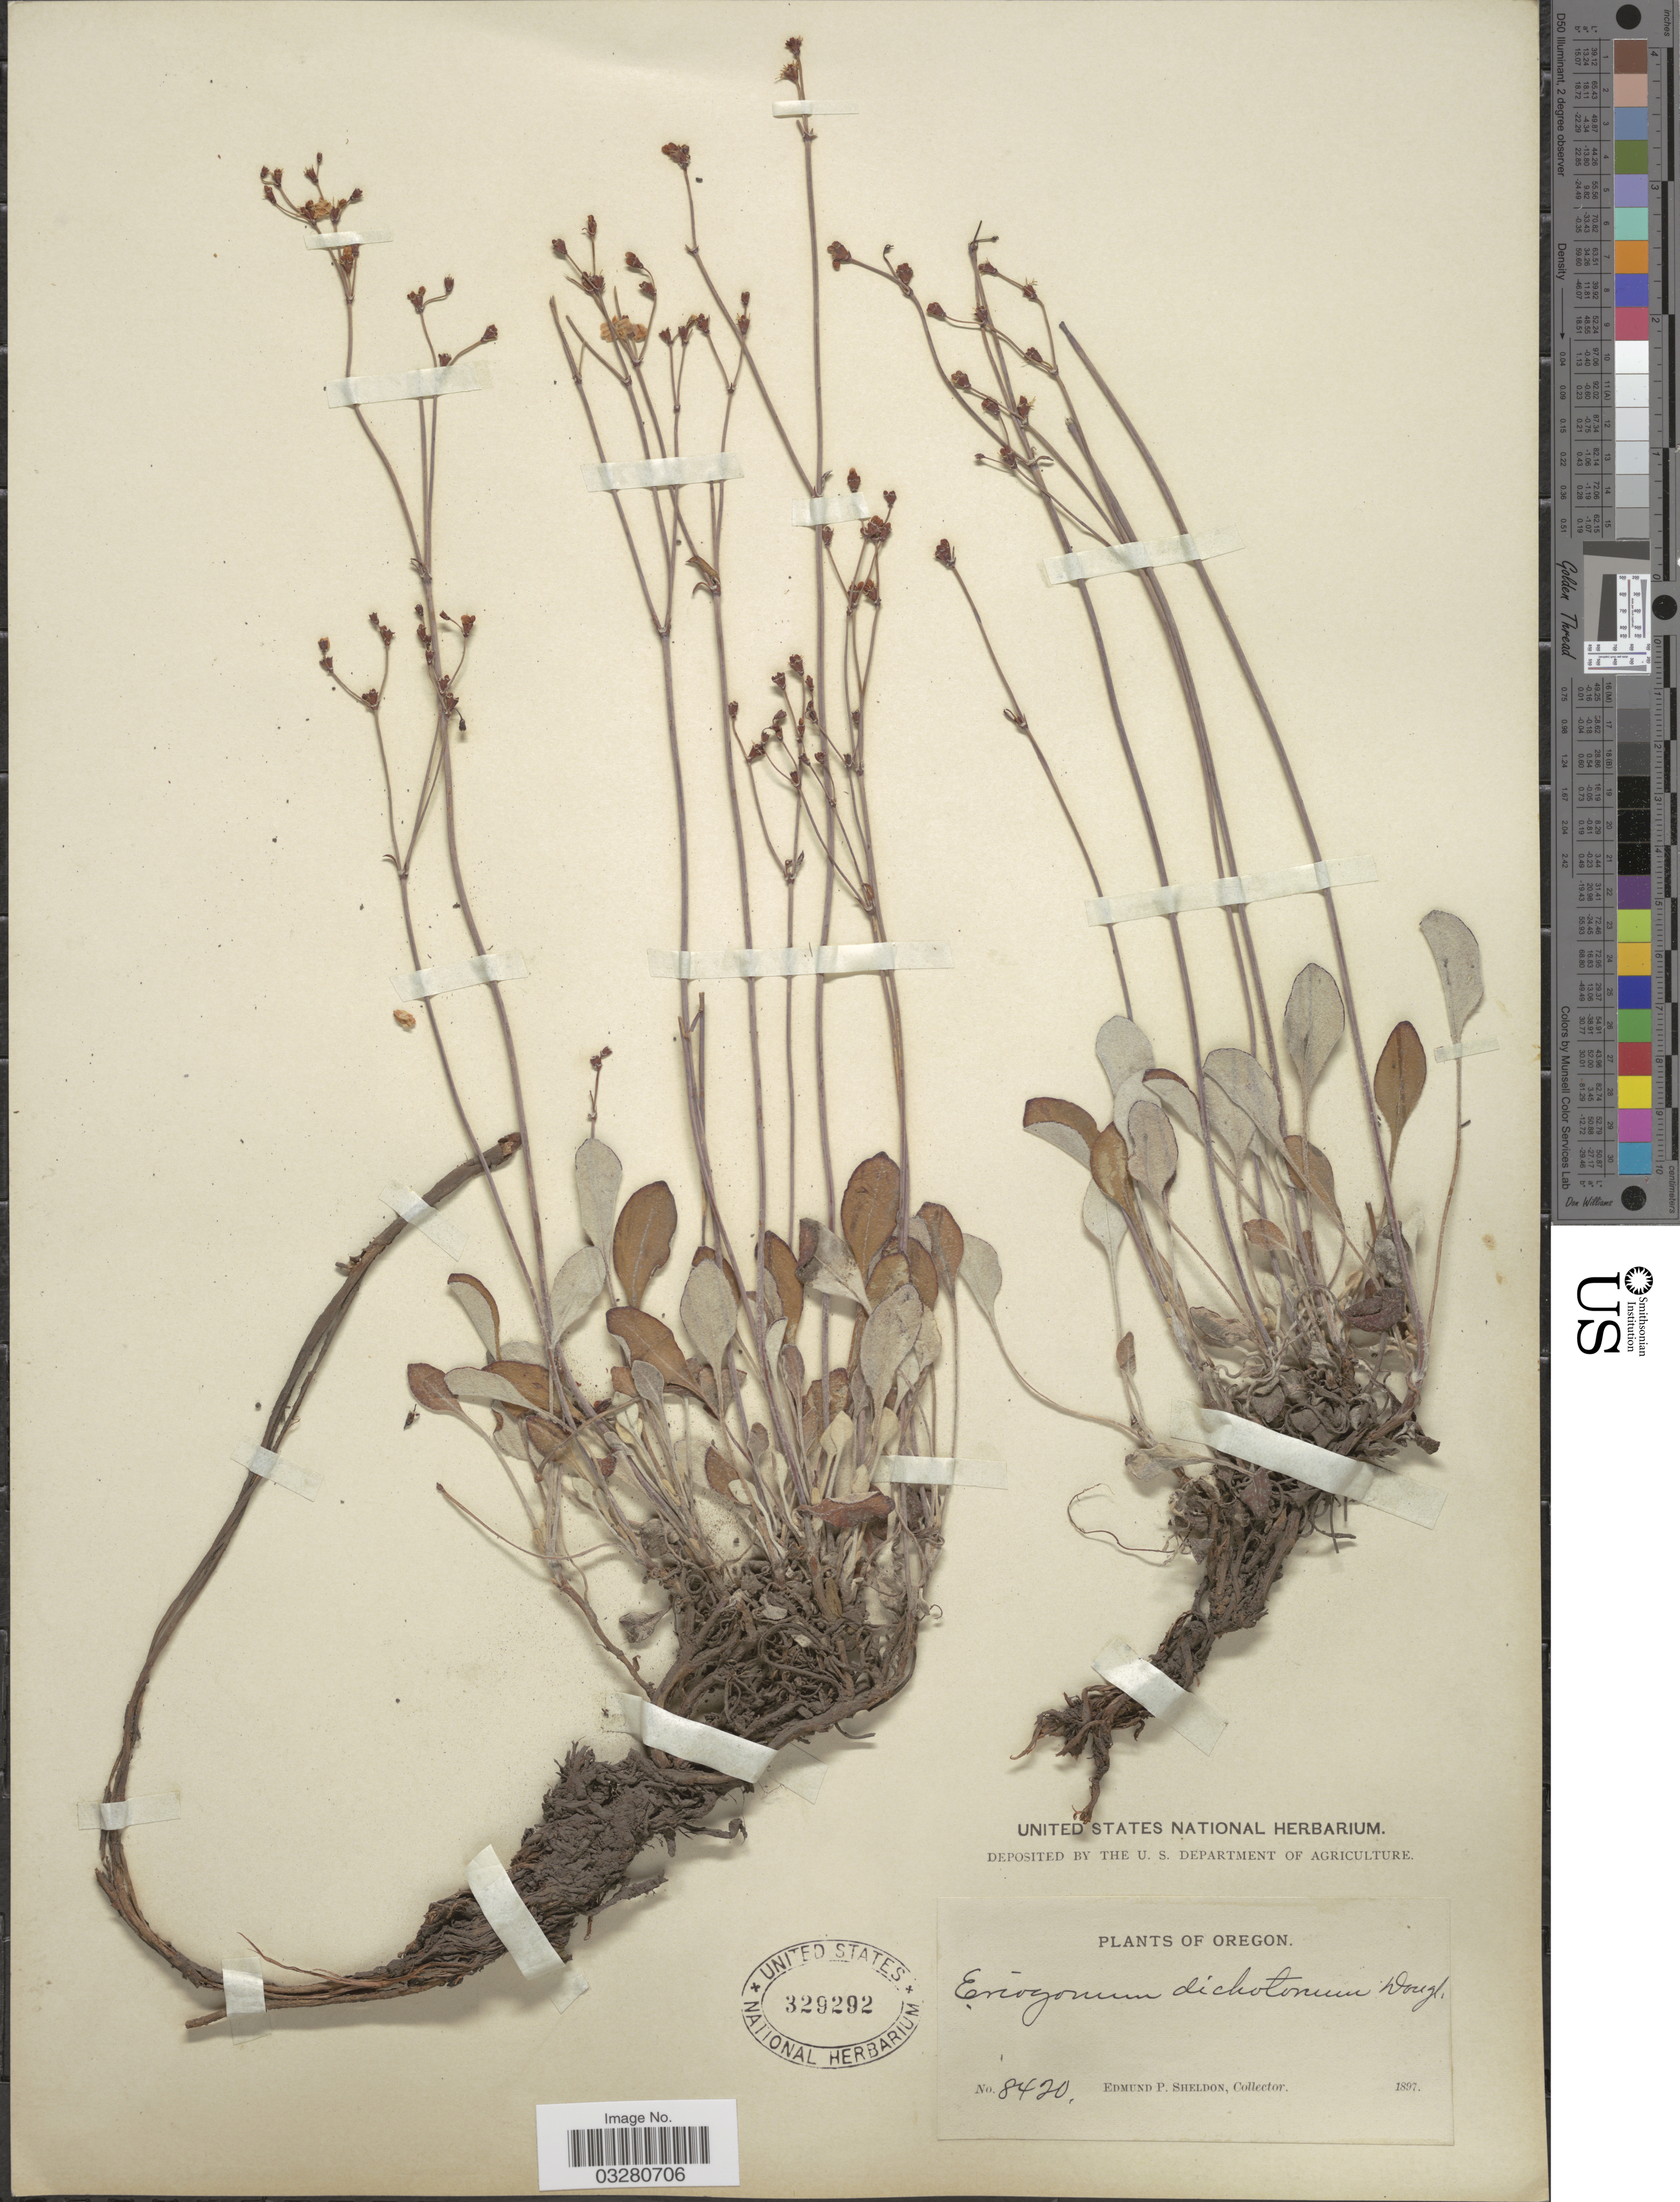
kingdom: Plantae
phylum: Tracheophyta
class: Magnoliopsida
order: Caryophyllales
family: Polygonaceae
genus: Eriogonum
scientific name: Eriogonum strictum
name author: Benth.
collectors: E. P. Sheldon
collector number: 8420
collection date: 1897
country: United States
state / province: Oregon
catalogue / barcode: US 329292